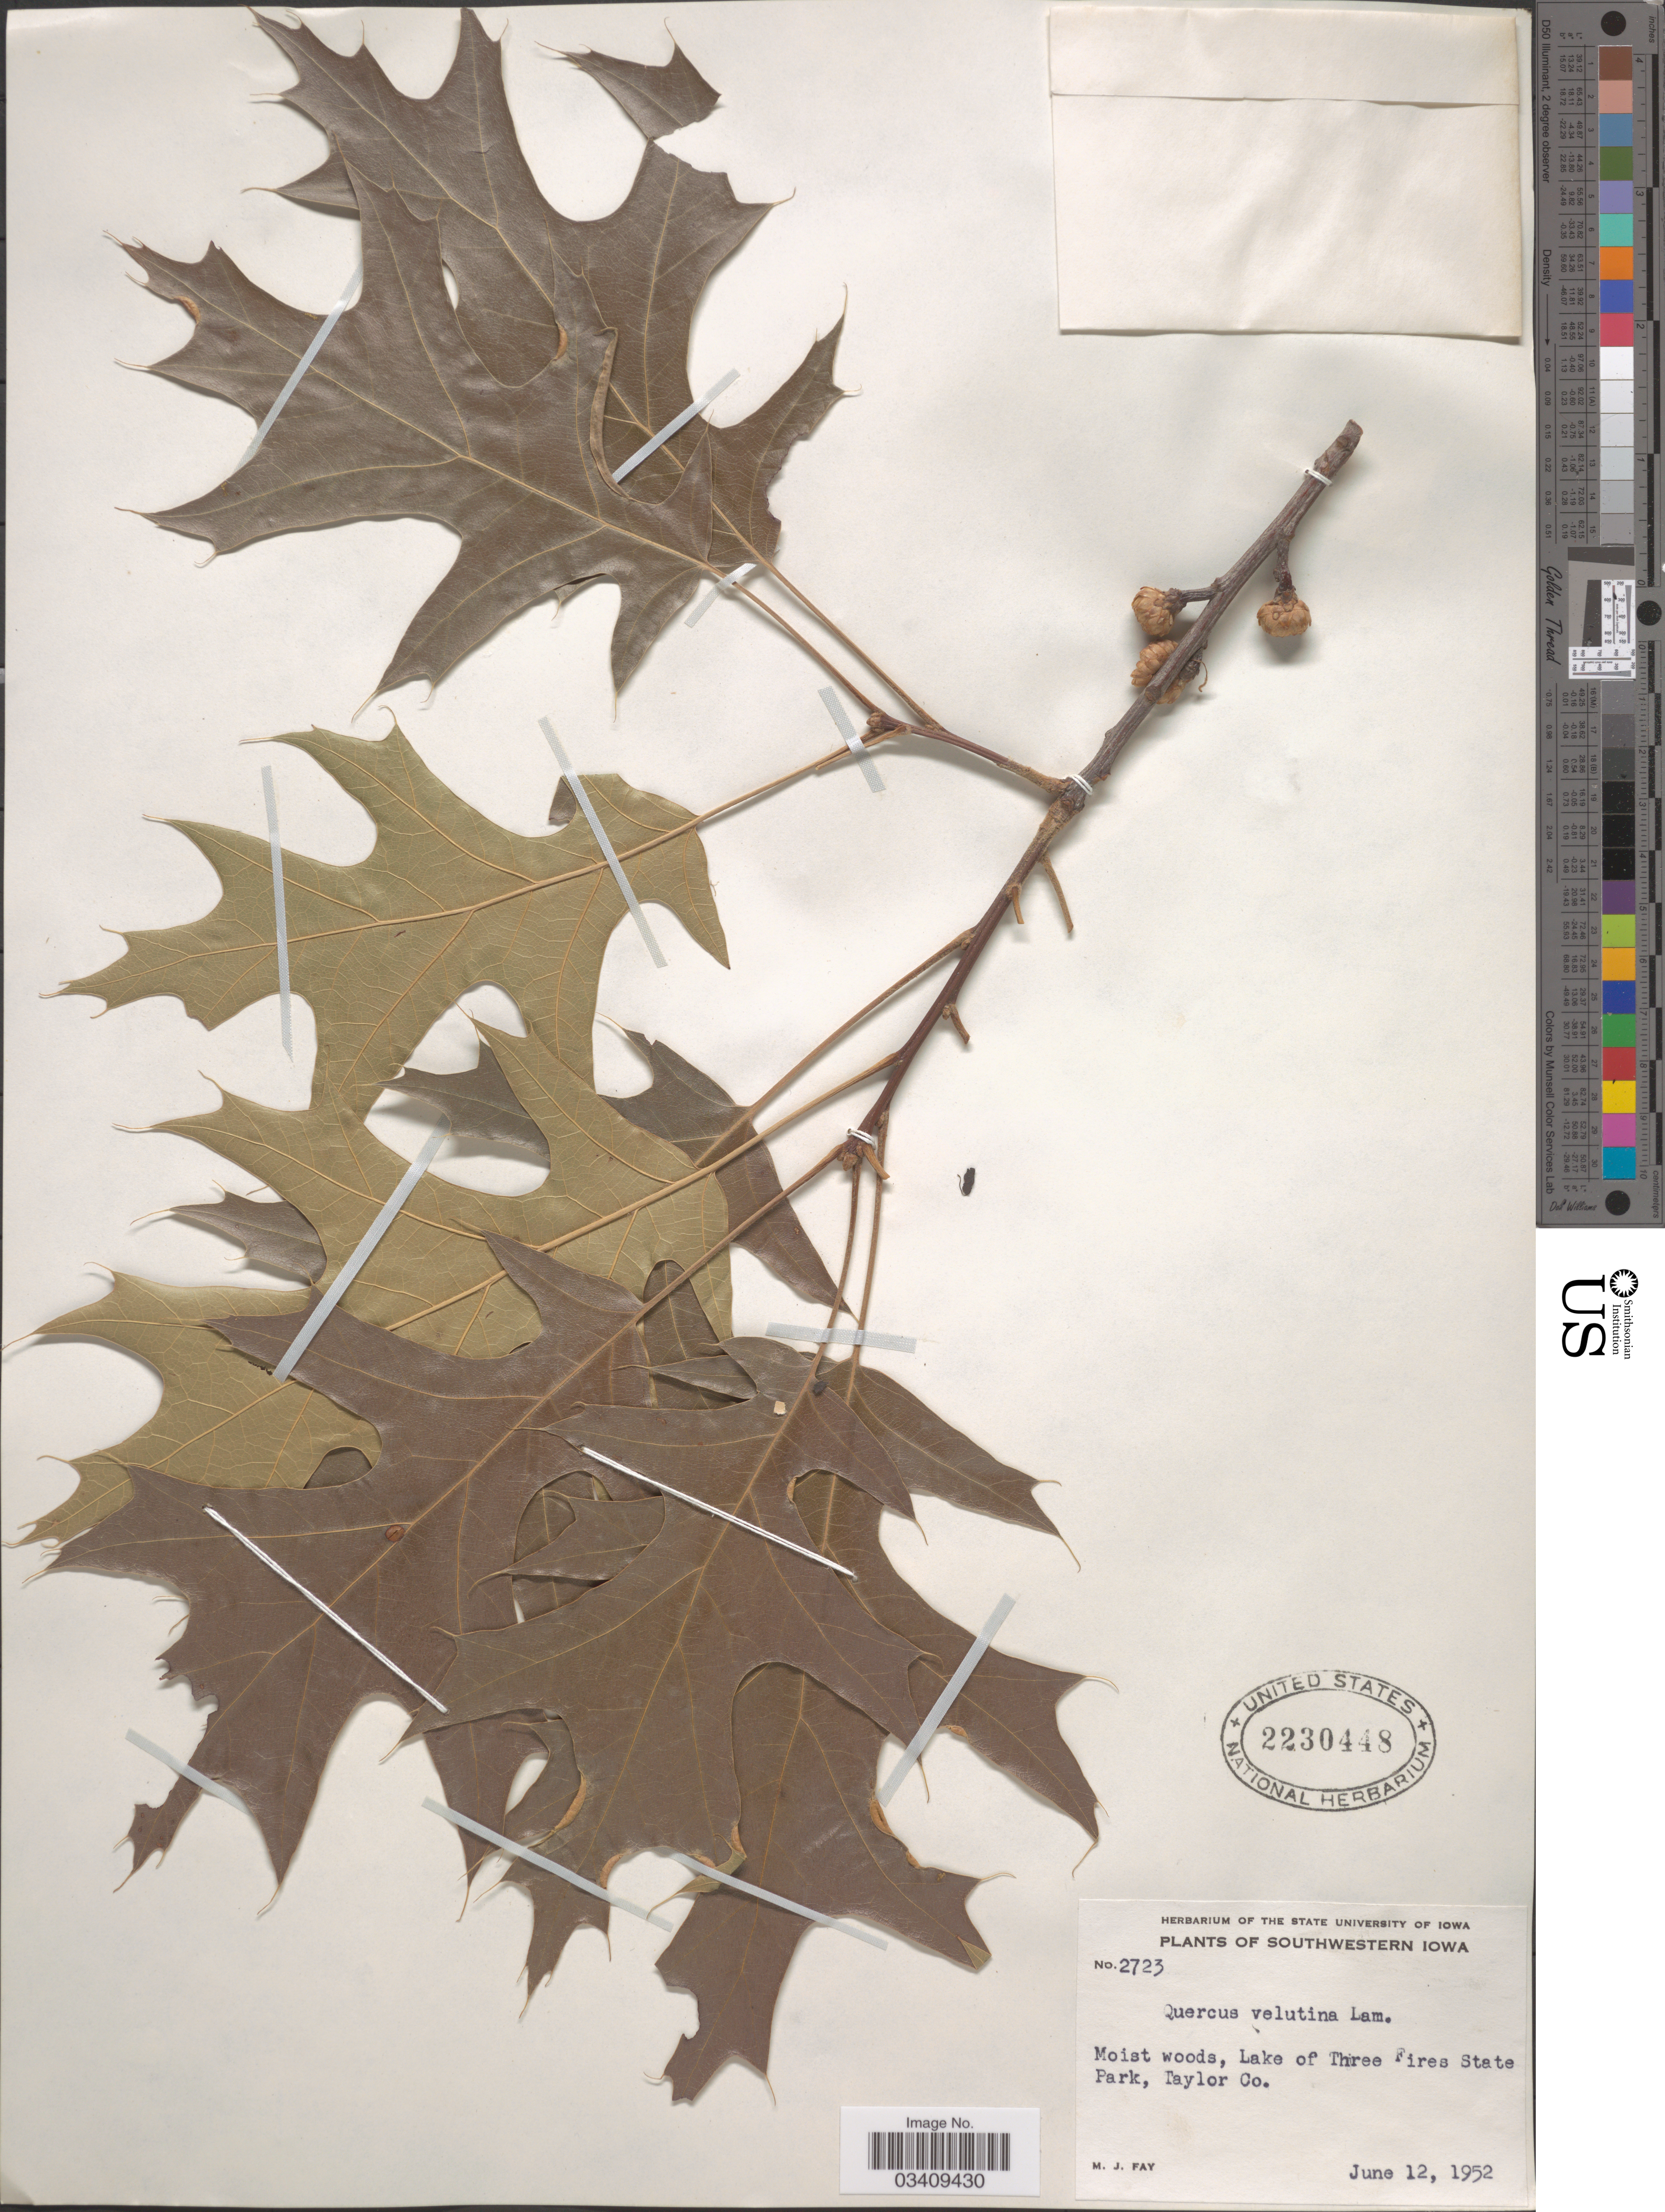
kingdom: Plantae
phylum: Tracheophyta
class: Magnoliopsida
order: Fagales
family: Fagaceae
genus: Quercus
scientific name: Quercus velutina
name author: Lam.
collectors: M. Fay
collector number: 2723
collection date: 1952-06-12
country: United States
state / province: Iowa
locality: Southwestern Iowa. Moist woods, Lake of Three Fires State Park, Taylor Co.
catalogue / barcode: US 2230448